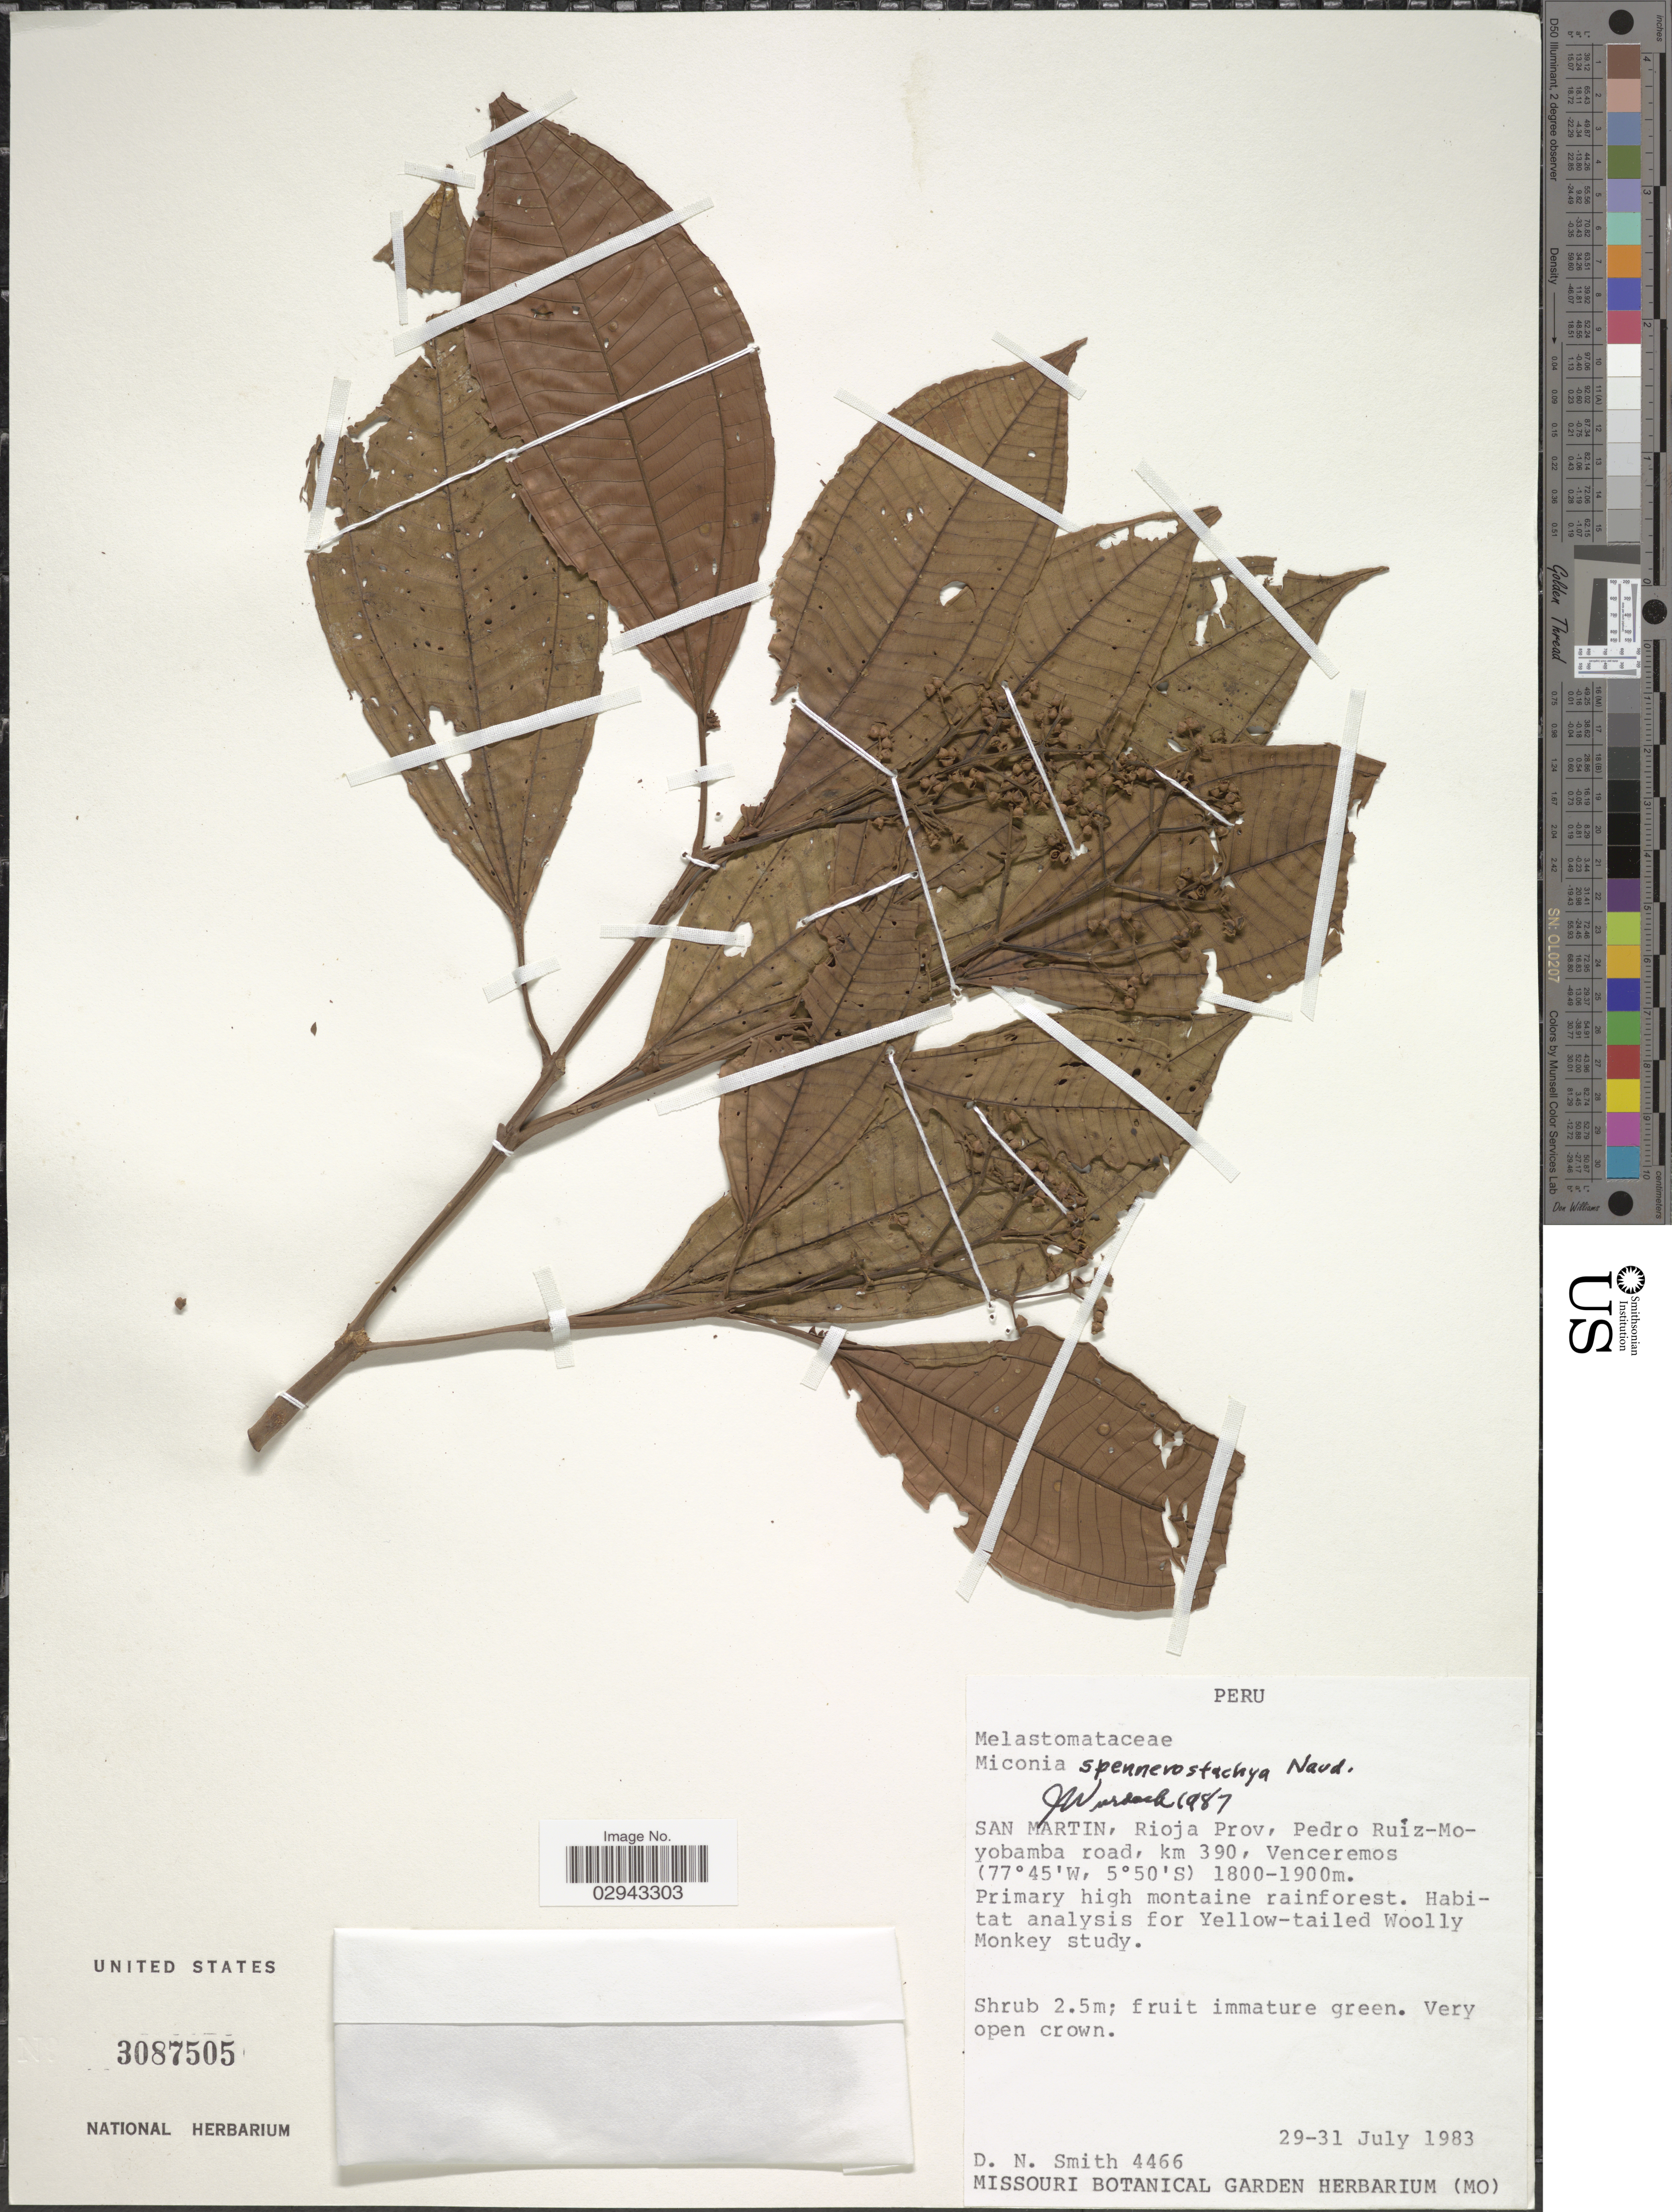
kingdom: Plantae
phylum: Tracheophyta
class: Magnoliopsida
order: Myrtales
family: Melastomataceae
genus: Miconia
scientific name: Miconia spennerostachya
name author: Naudin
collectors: D. Smith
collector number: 4466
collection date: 1983-07-29/1983-07-31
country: Peru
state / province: San Martín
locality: Rioja Prov, Pedro Ruíz-Moyobamba road, km 390, Venceremos. Primary high montaine rainforest. Habitat analysis for Yellow-tailed Woolly Monkey study.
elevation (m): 1800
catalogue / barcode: US 3087505